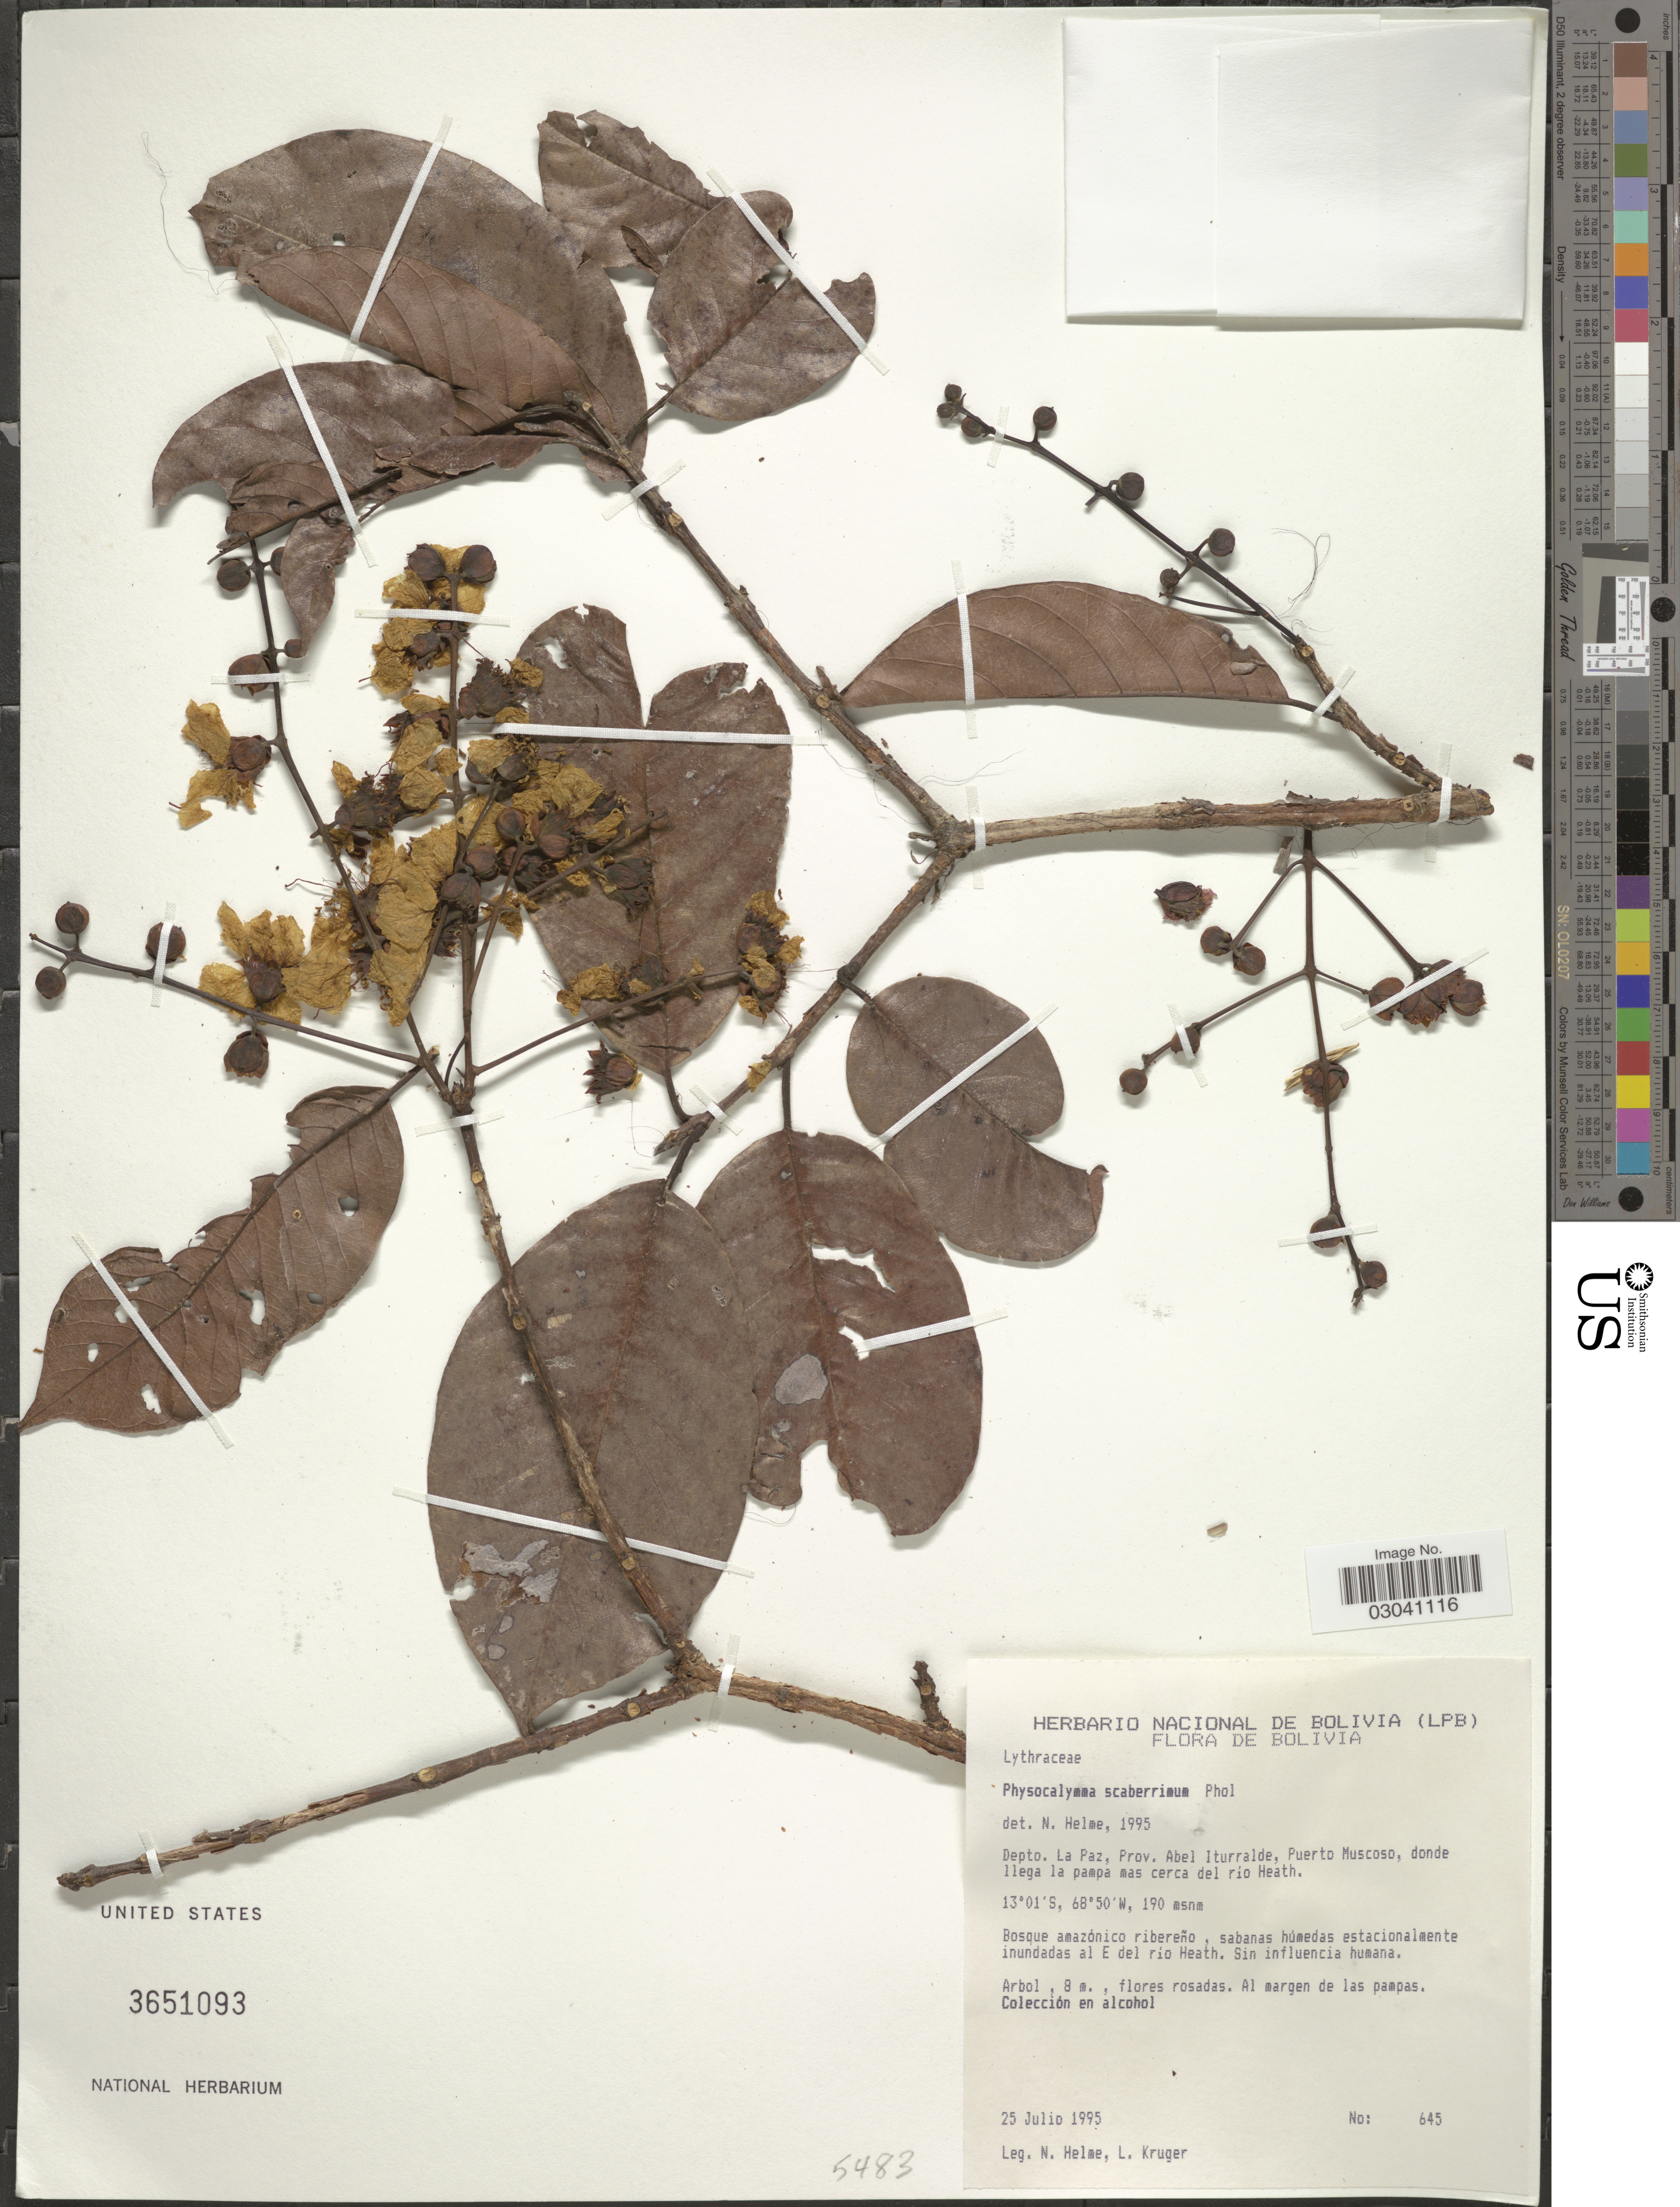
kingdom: Plantae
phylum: Tracheophyta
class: Magnoliopsida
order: Myrtales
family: Lythraceae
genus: Physocalymma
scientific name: Physocalymma scaberrimum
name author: Pohl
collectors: N. Helme & L. Kruger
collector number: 645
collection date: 1995-07-25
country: Bolivia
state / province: La Paz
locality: Depto. La Paz, Prov. Abel Iturralde, Puerto Muscoso, donde llega la pampa mas cerca del rio Heath.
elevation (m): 190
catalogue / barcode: US 3651093